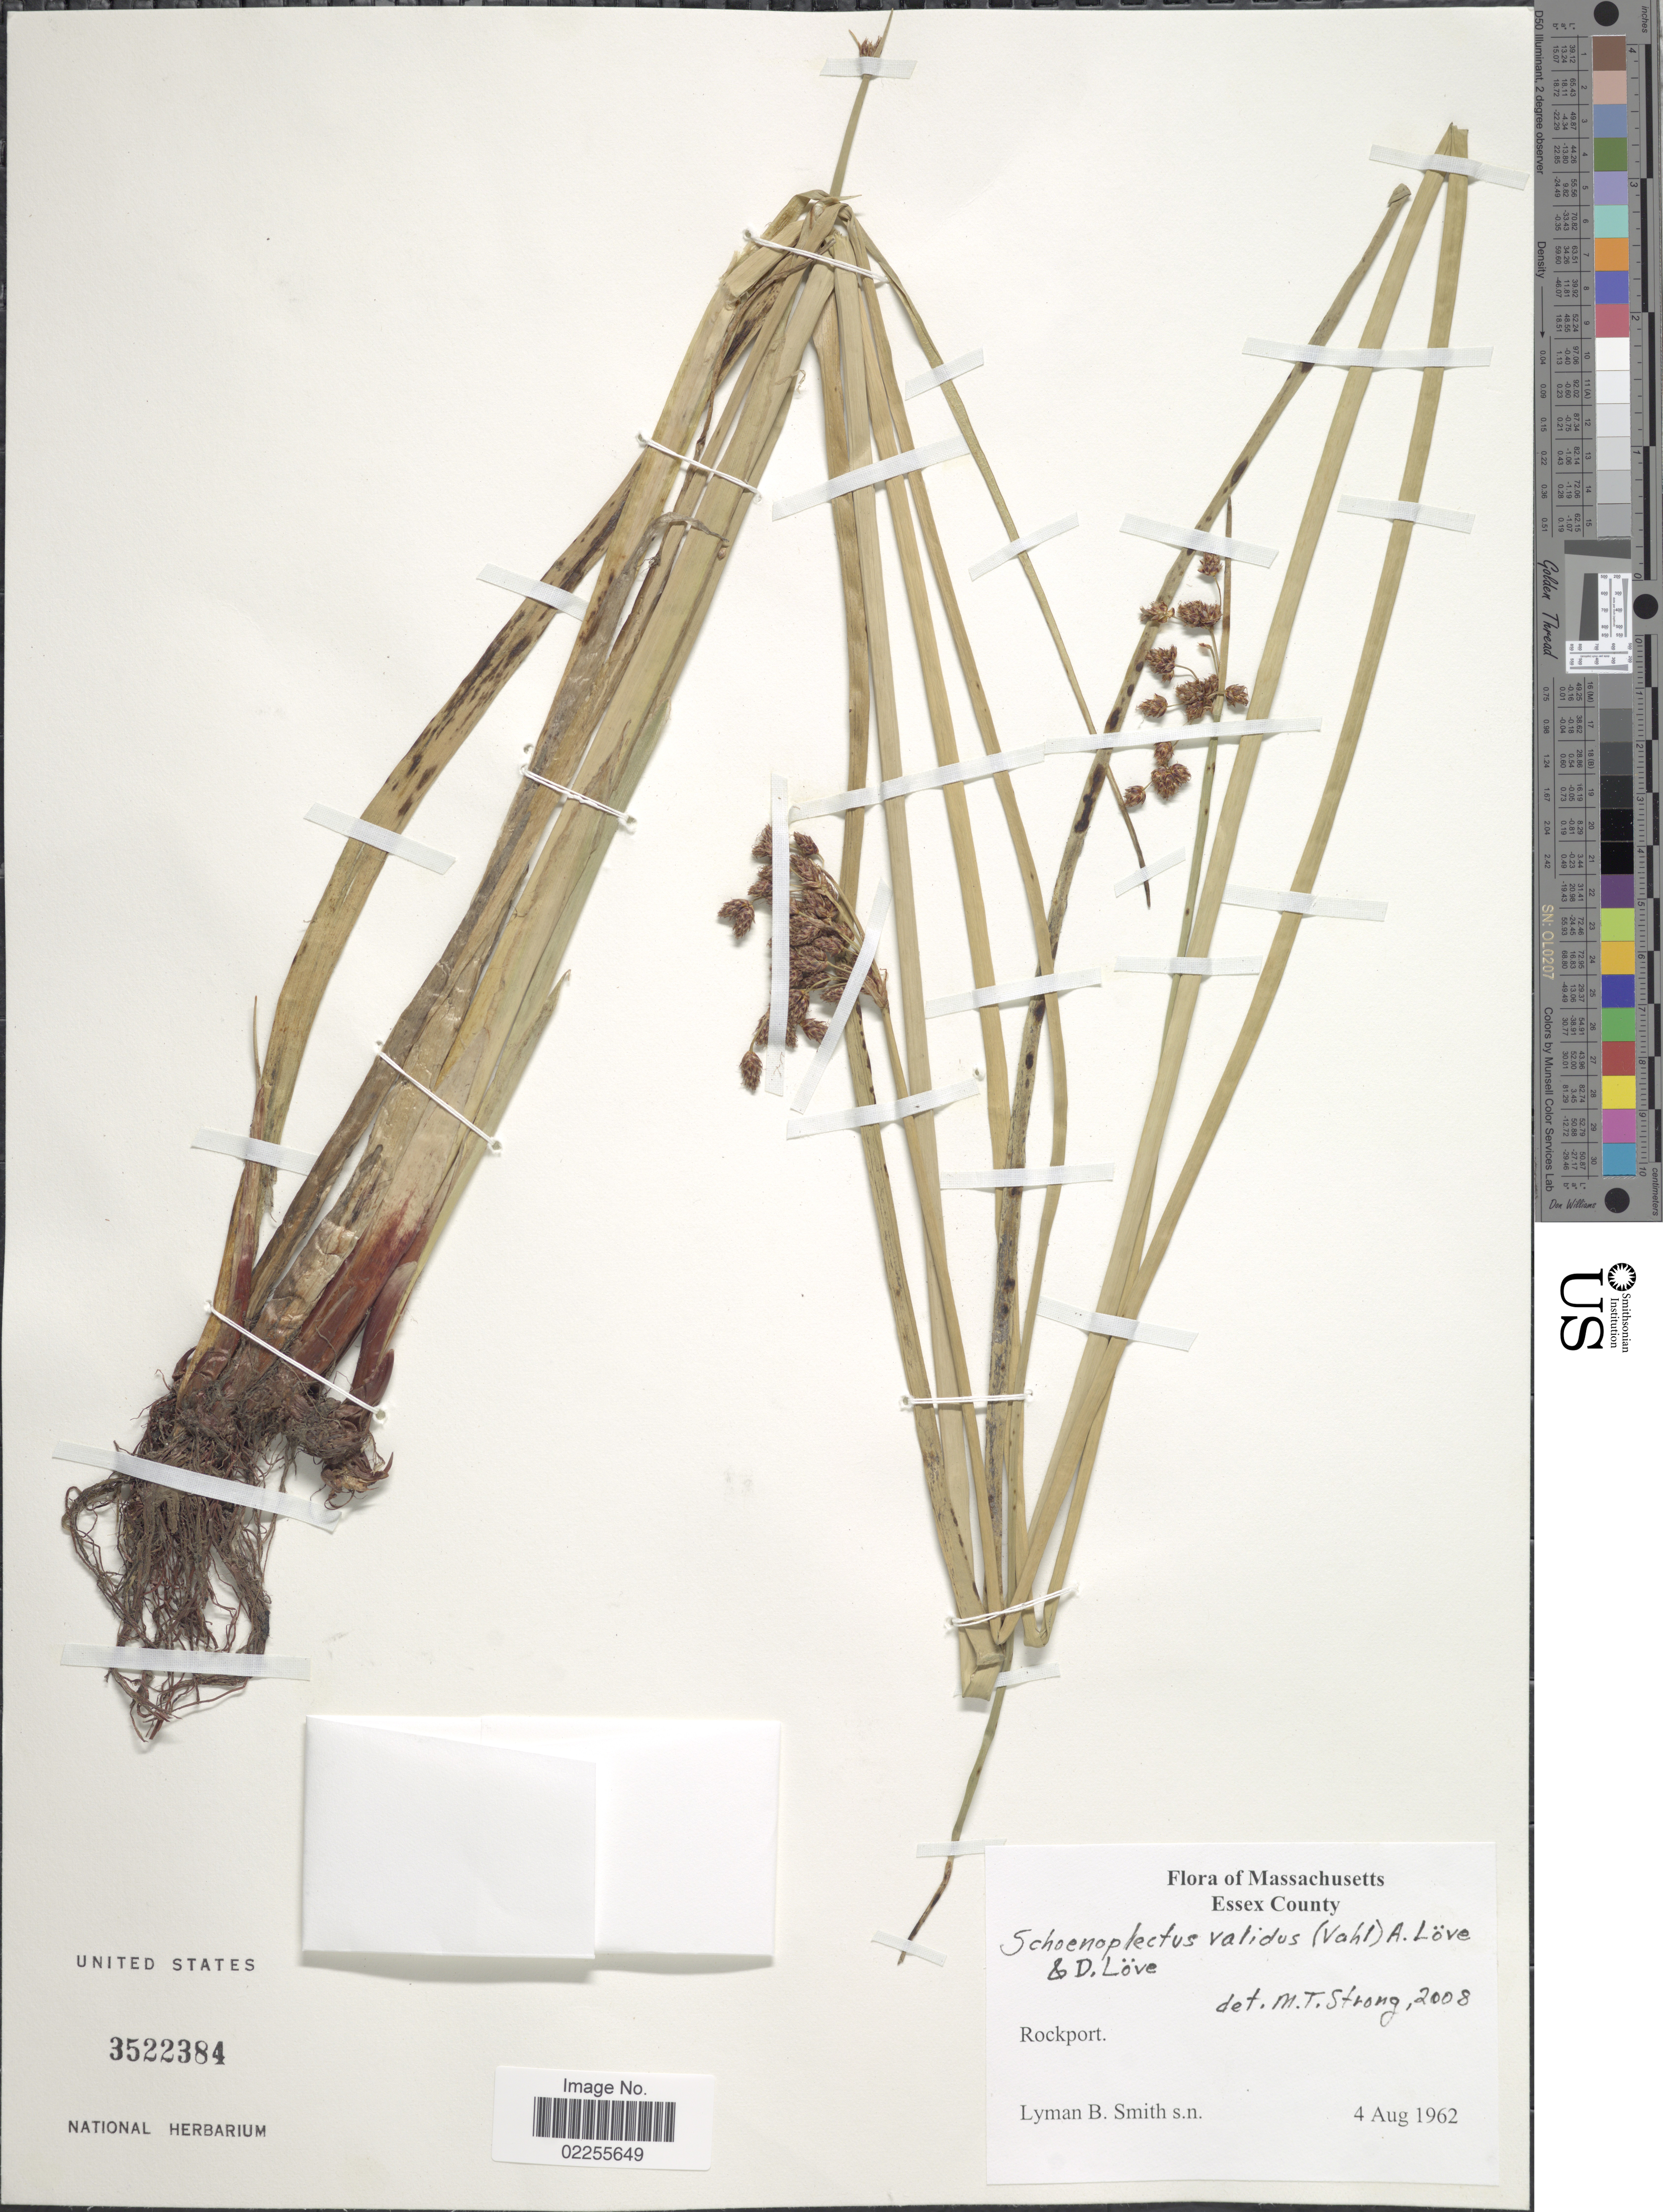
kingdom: Plantae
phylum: Tracheophyta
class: Liliopsida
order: Poales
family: Cyperaceae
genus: Schoenoplectus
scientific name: Schoenoplectus tabernaemontani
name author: (C.C. Gmel.) Palla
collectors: L. Smith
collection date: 1962-08-04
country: United States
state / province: Massachusetts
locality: Essex County, Rockport.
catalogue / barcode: US 3522384